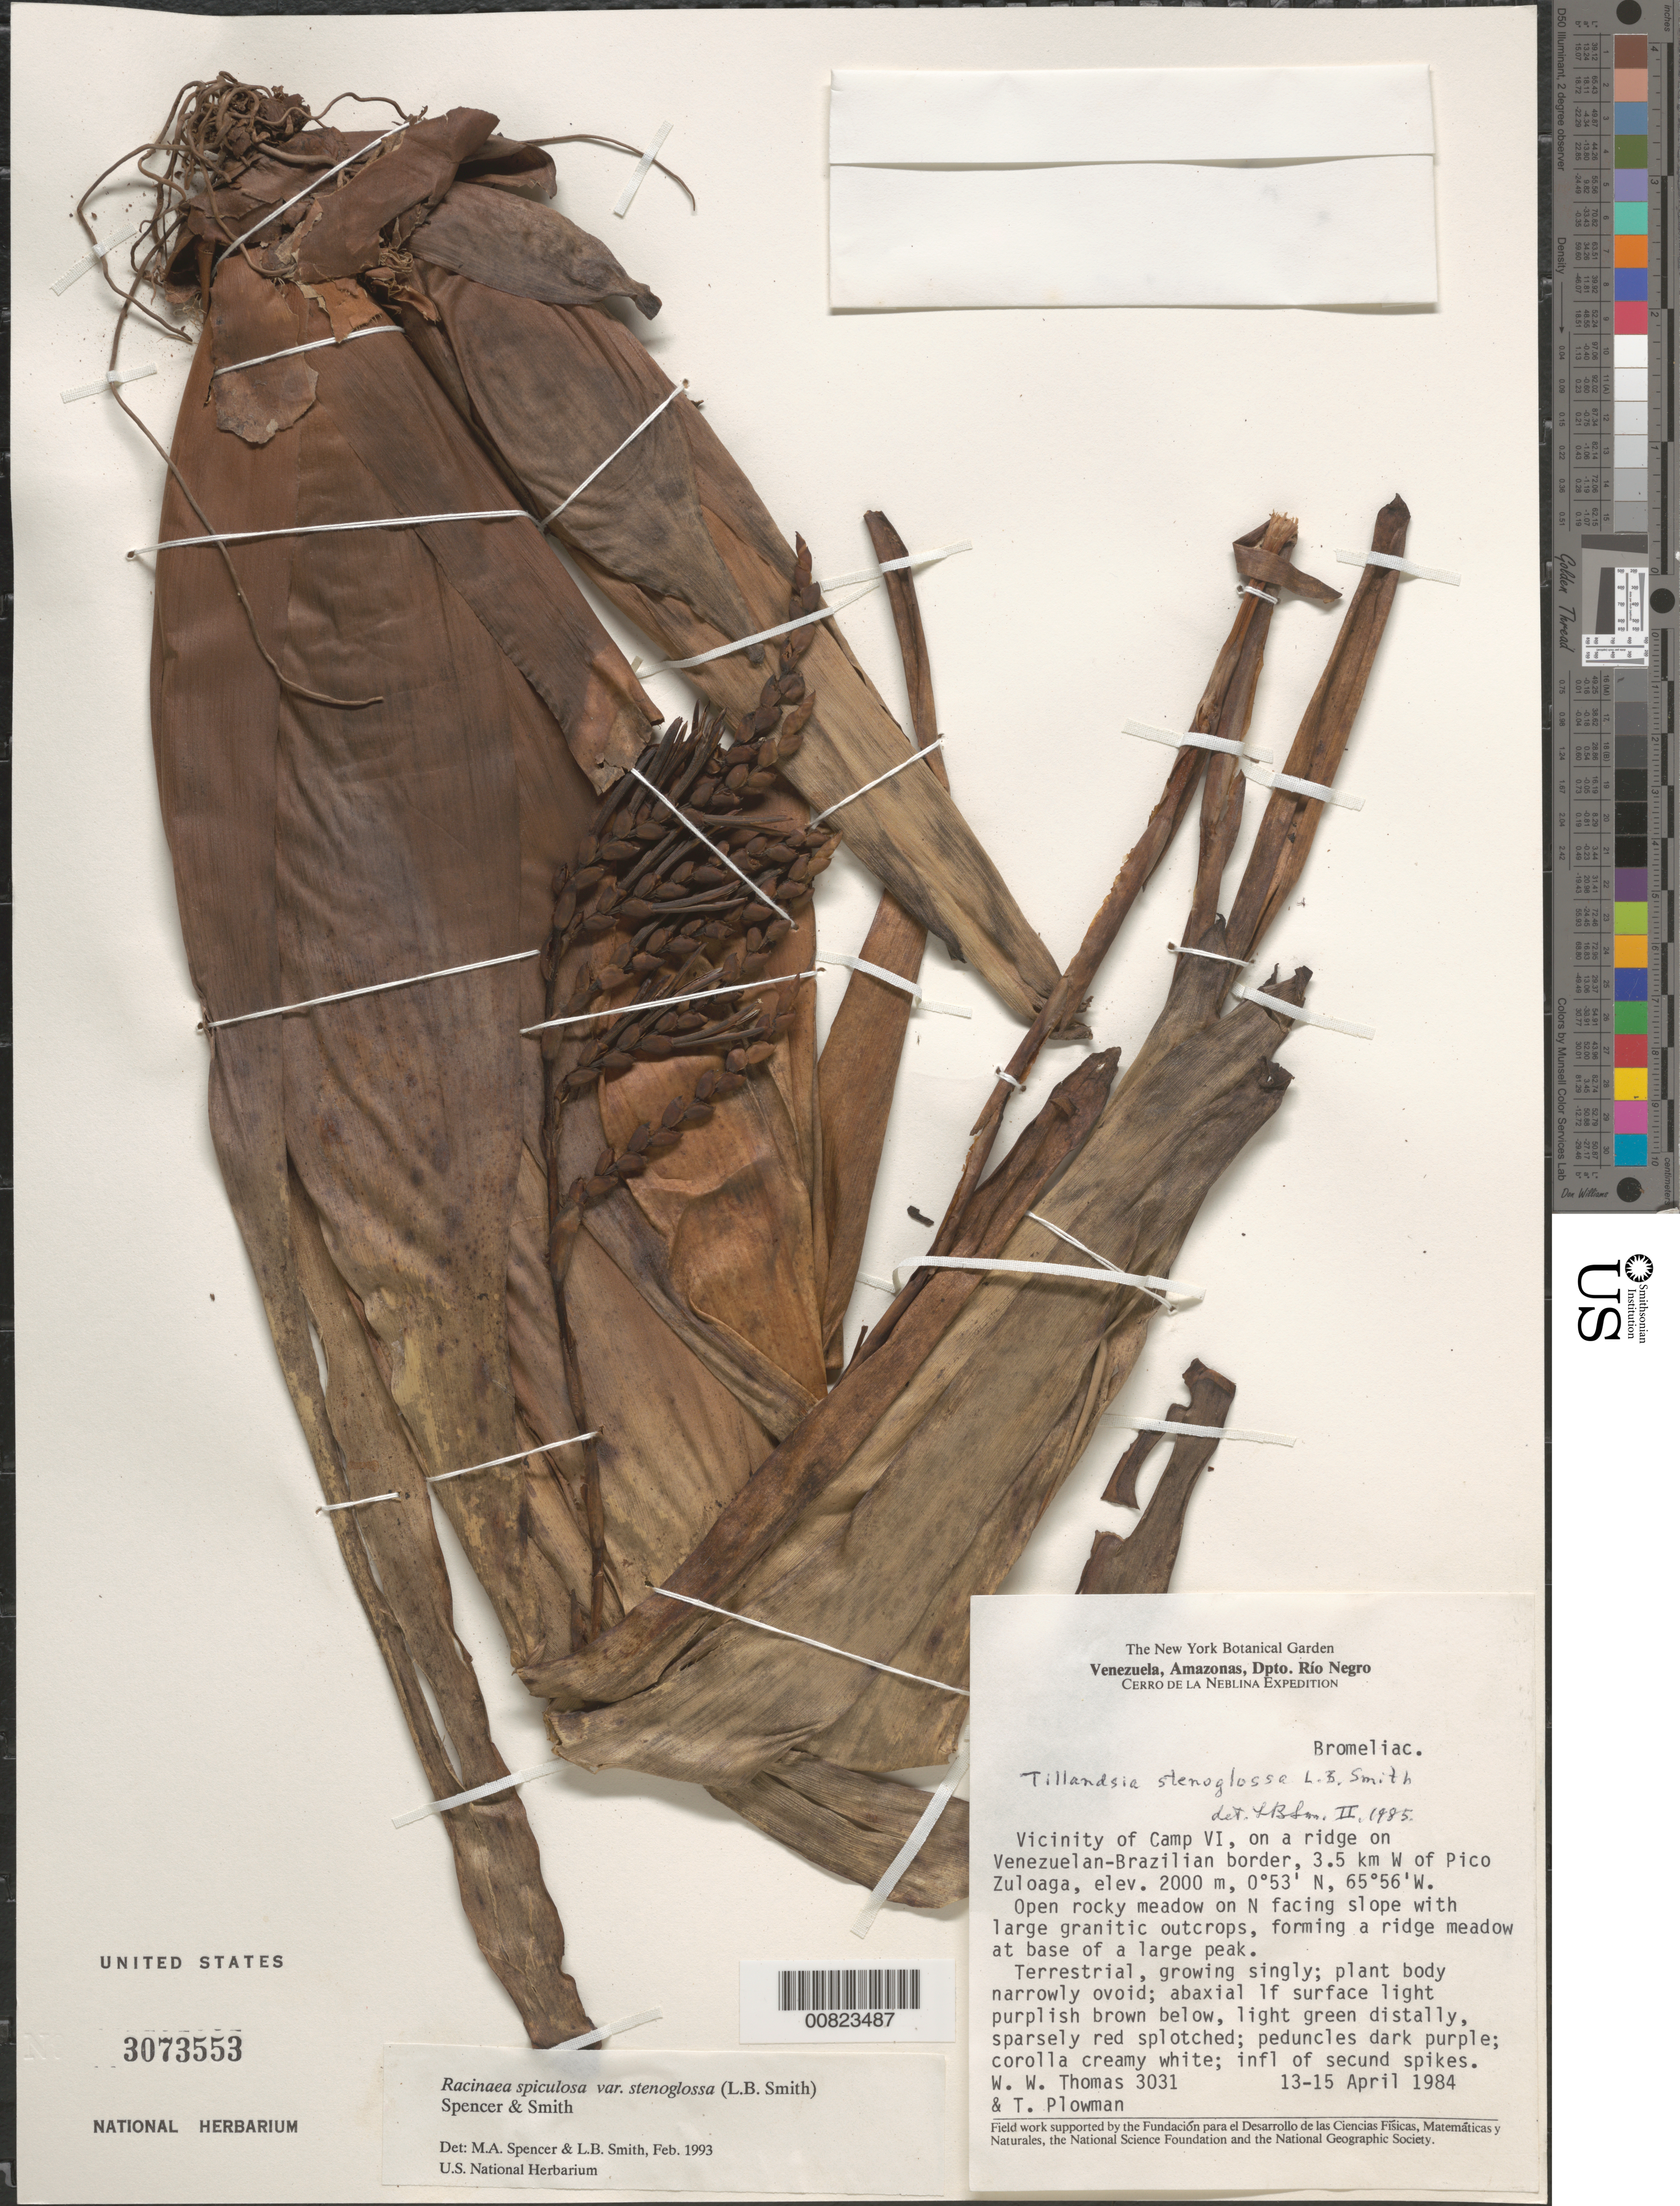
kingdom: Plantae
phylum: Tracheophyta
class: Liliopsida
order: Poales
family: Bromeliaceae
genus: Racinaea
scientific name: Racinaea spiculosa var. stenoglossa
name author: (L.B. Sm.) M.A. Spencer & L.B. Sm.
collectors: W. Thomas & T. Plowman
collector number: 3031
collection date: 1984-04-13/1984-04-15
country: Venezuela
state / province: Amazonas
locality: Dpto. Río Negro. Cerro De La Neblina. [unsure placement] Vicinity of Camp VI, on a ridge on Venezuelan-Brazilian border, 3.5 km W of Pico Zuloaga.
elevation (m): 2000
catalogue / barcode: US 3073553